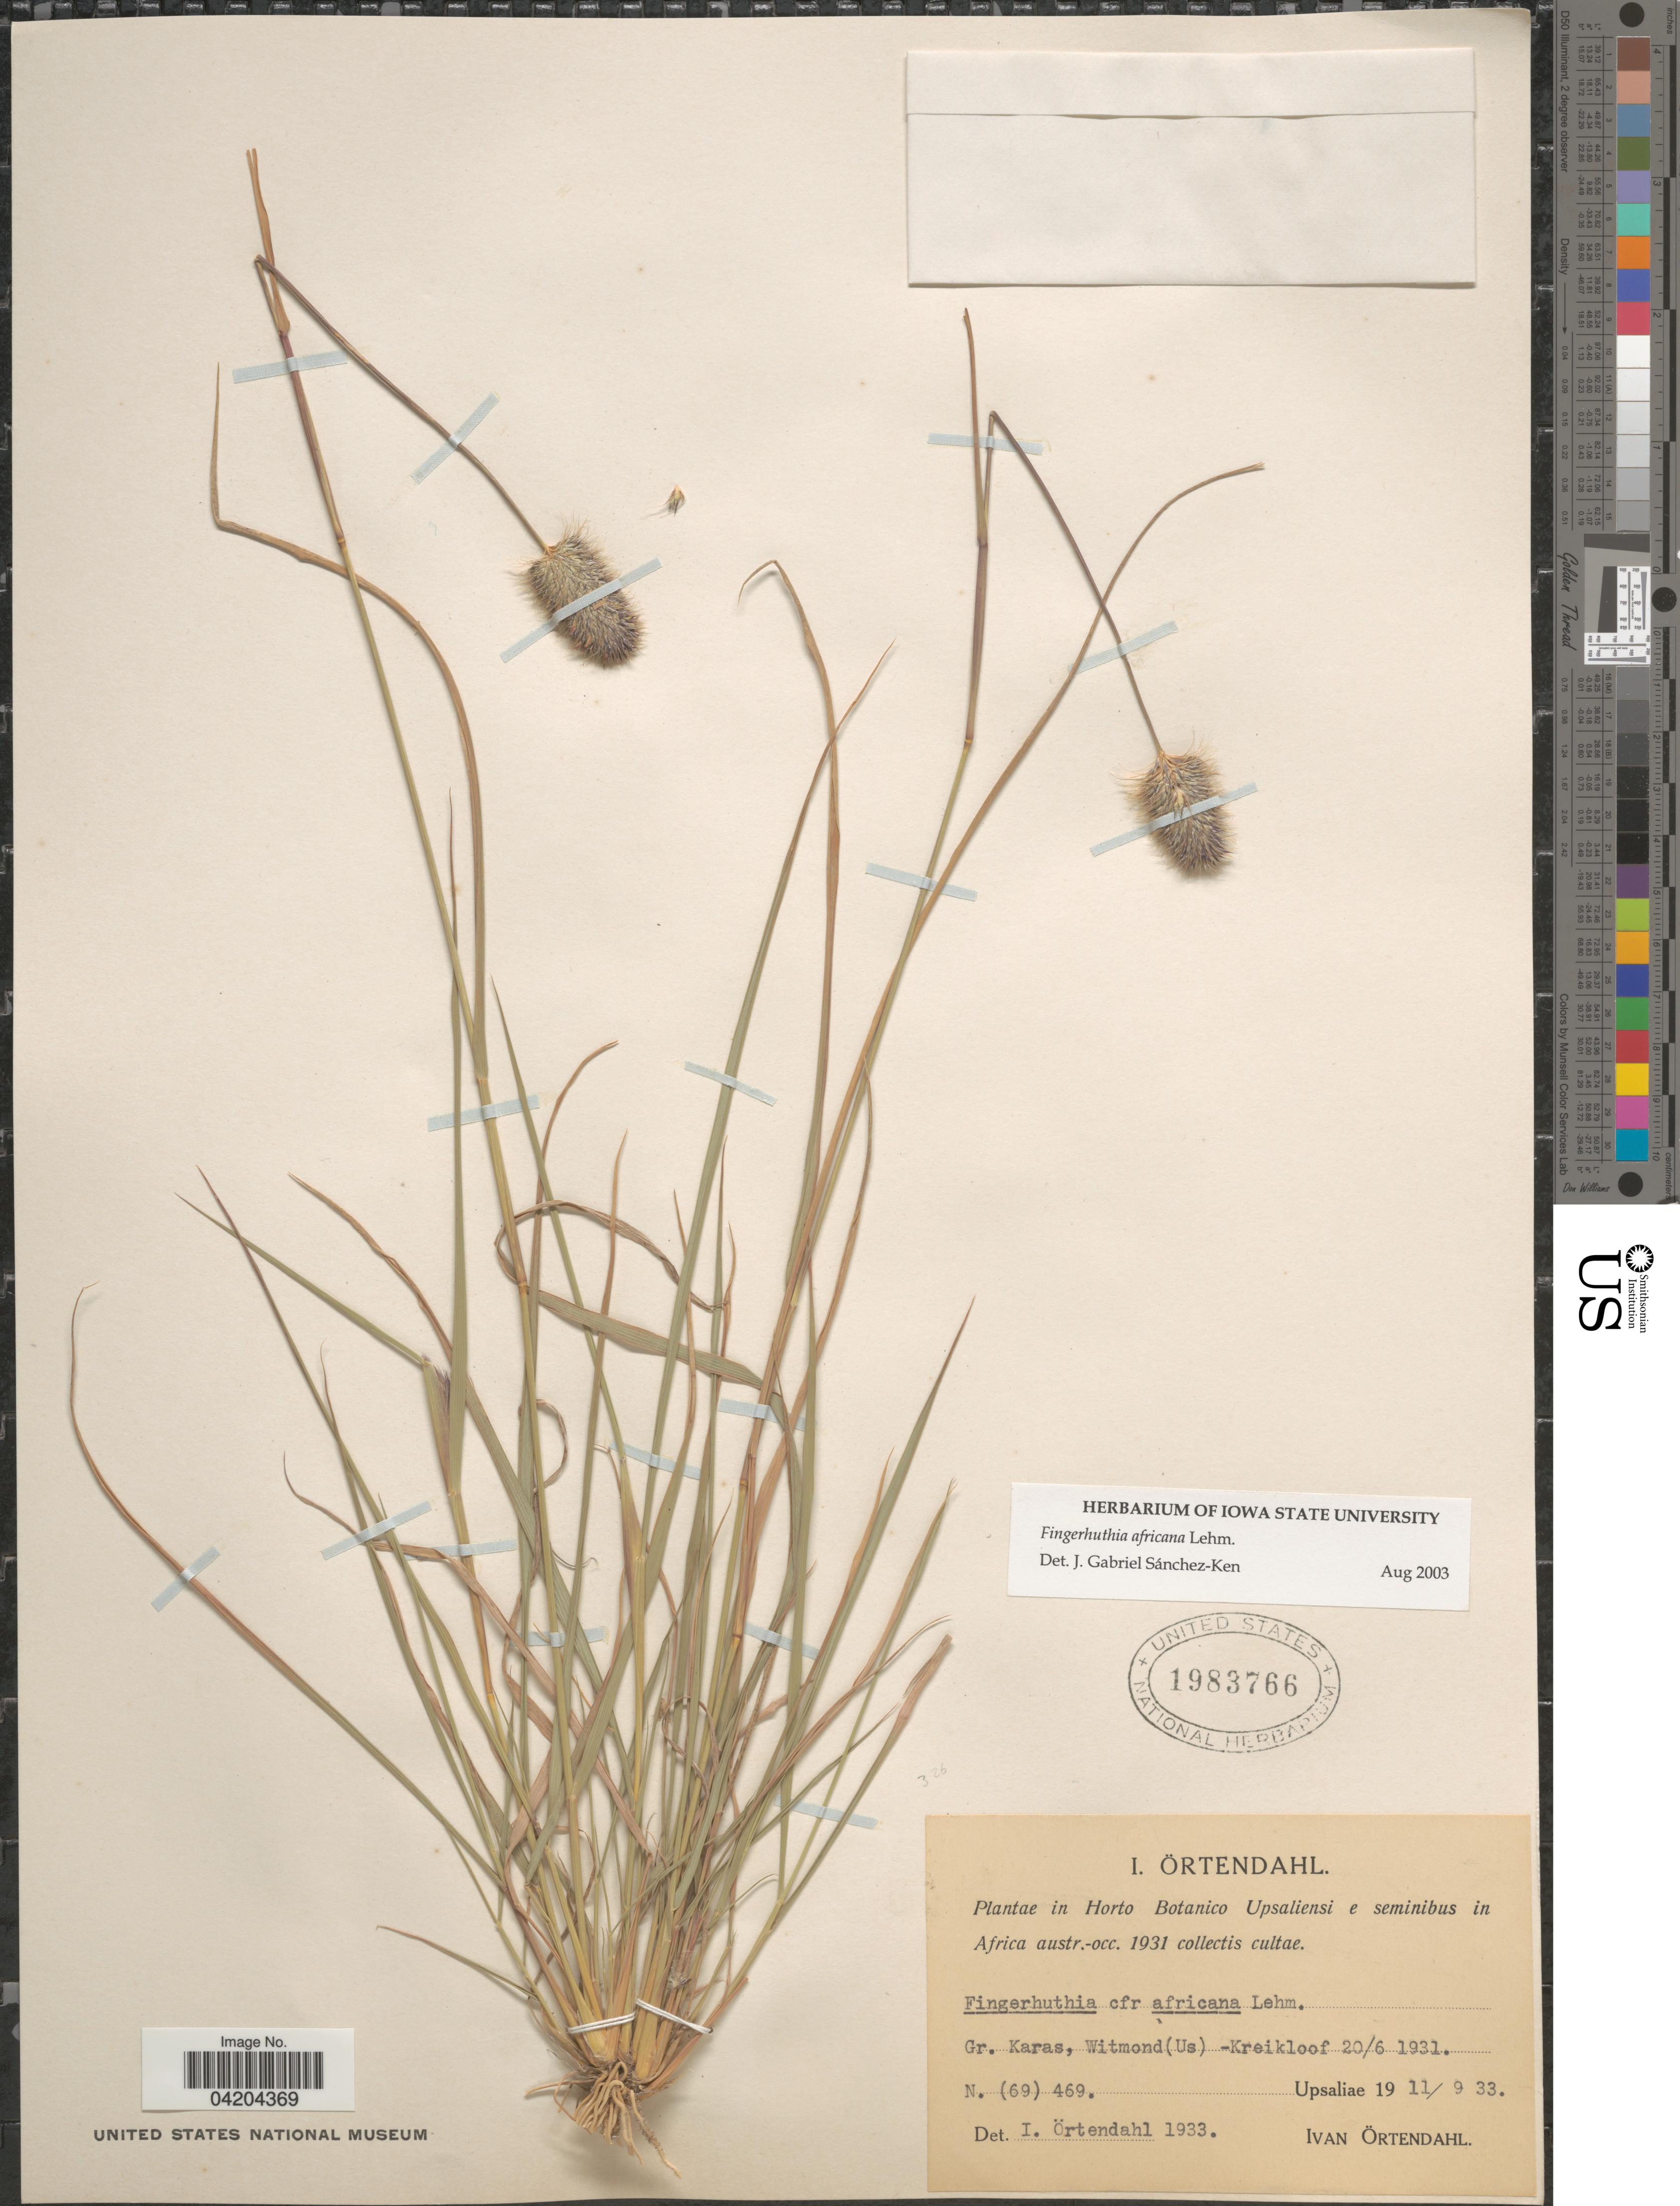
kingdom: Plantae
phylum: Tracheophyta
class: Liliopsida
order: Poales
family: Poaceae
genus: Fingerhuthia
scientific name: Fingerhuthia africana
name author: Nees ex Lehm.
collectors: I. Ortendahl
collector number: (69)469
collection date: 1931-06-20/1933-09-11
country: Namibia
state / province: Karas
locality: In Horto Botanico Upsaliensi e seminibus in Africa austr.-occ. Gr. Karas, Witmond (Us) - Kreikloof. Upsaliae.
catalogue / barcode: US 1983766